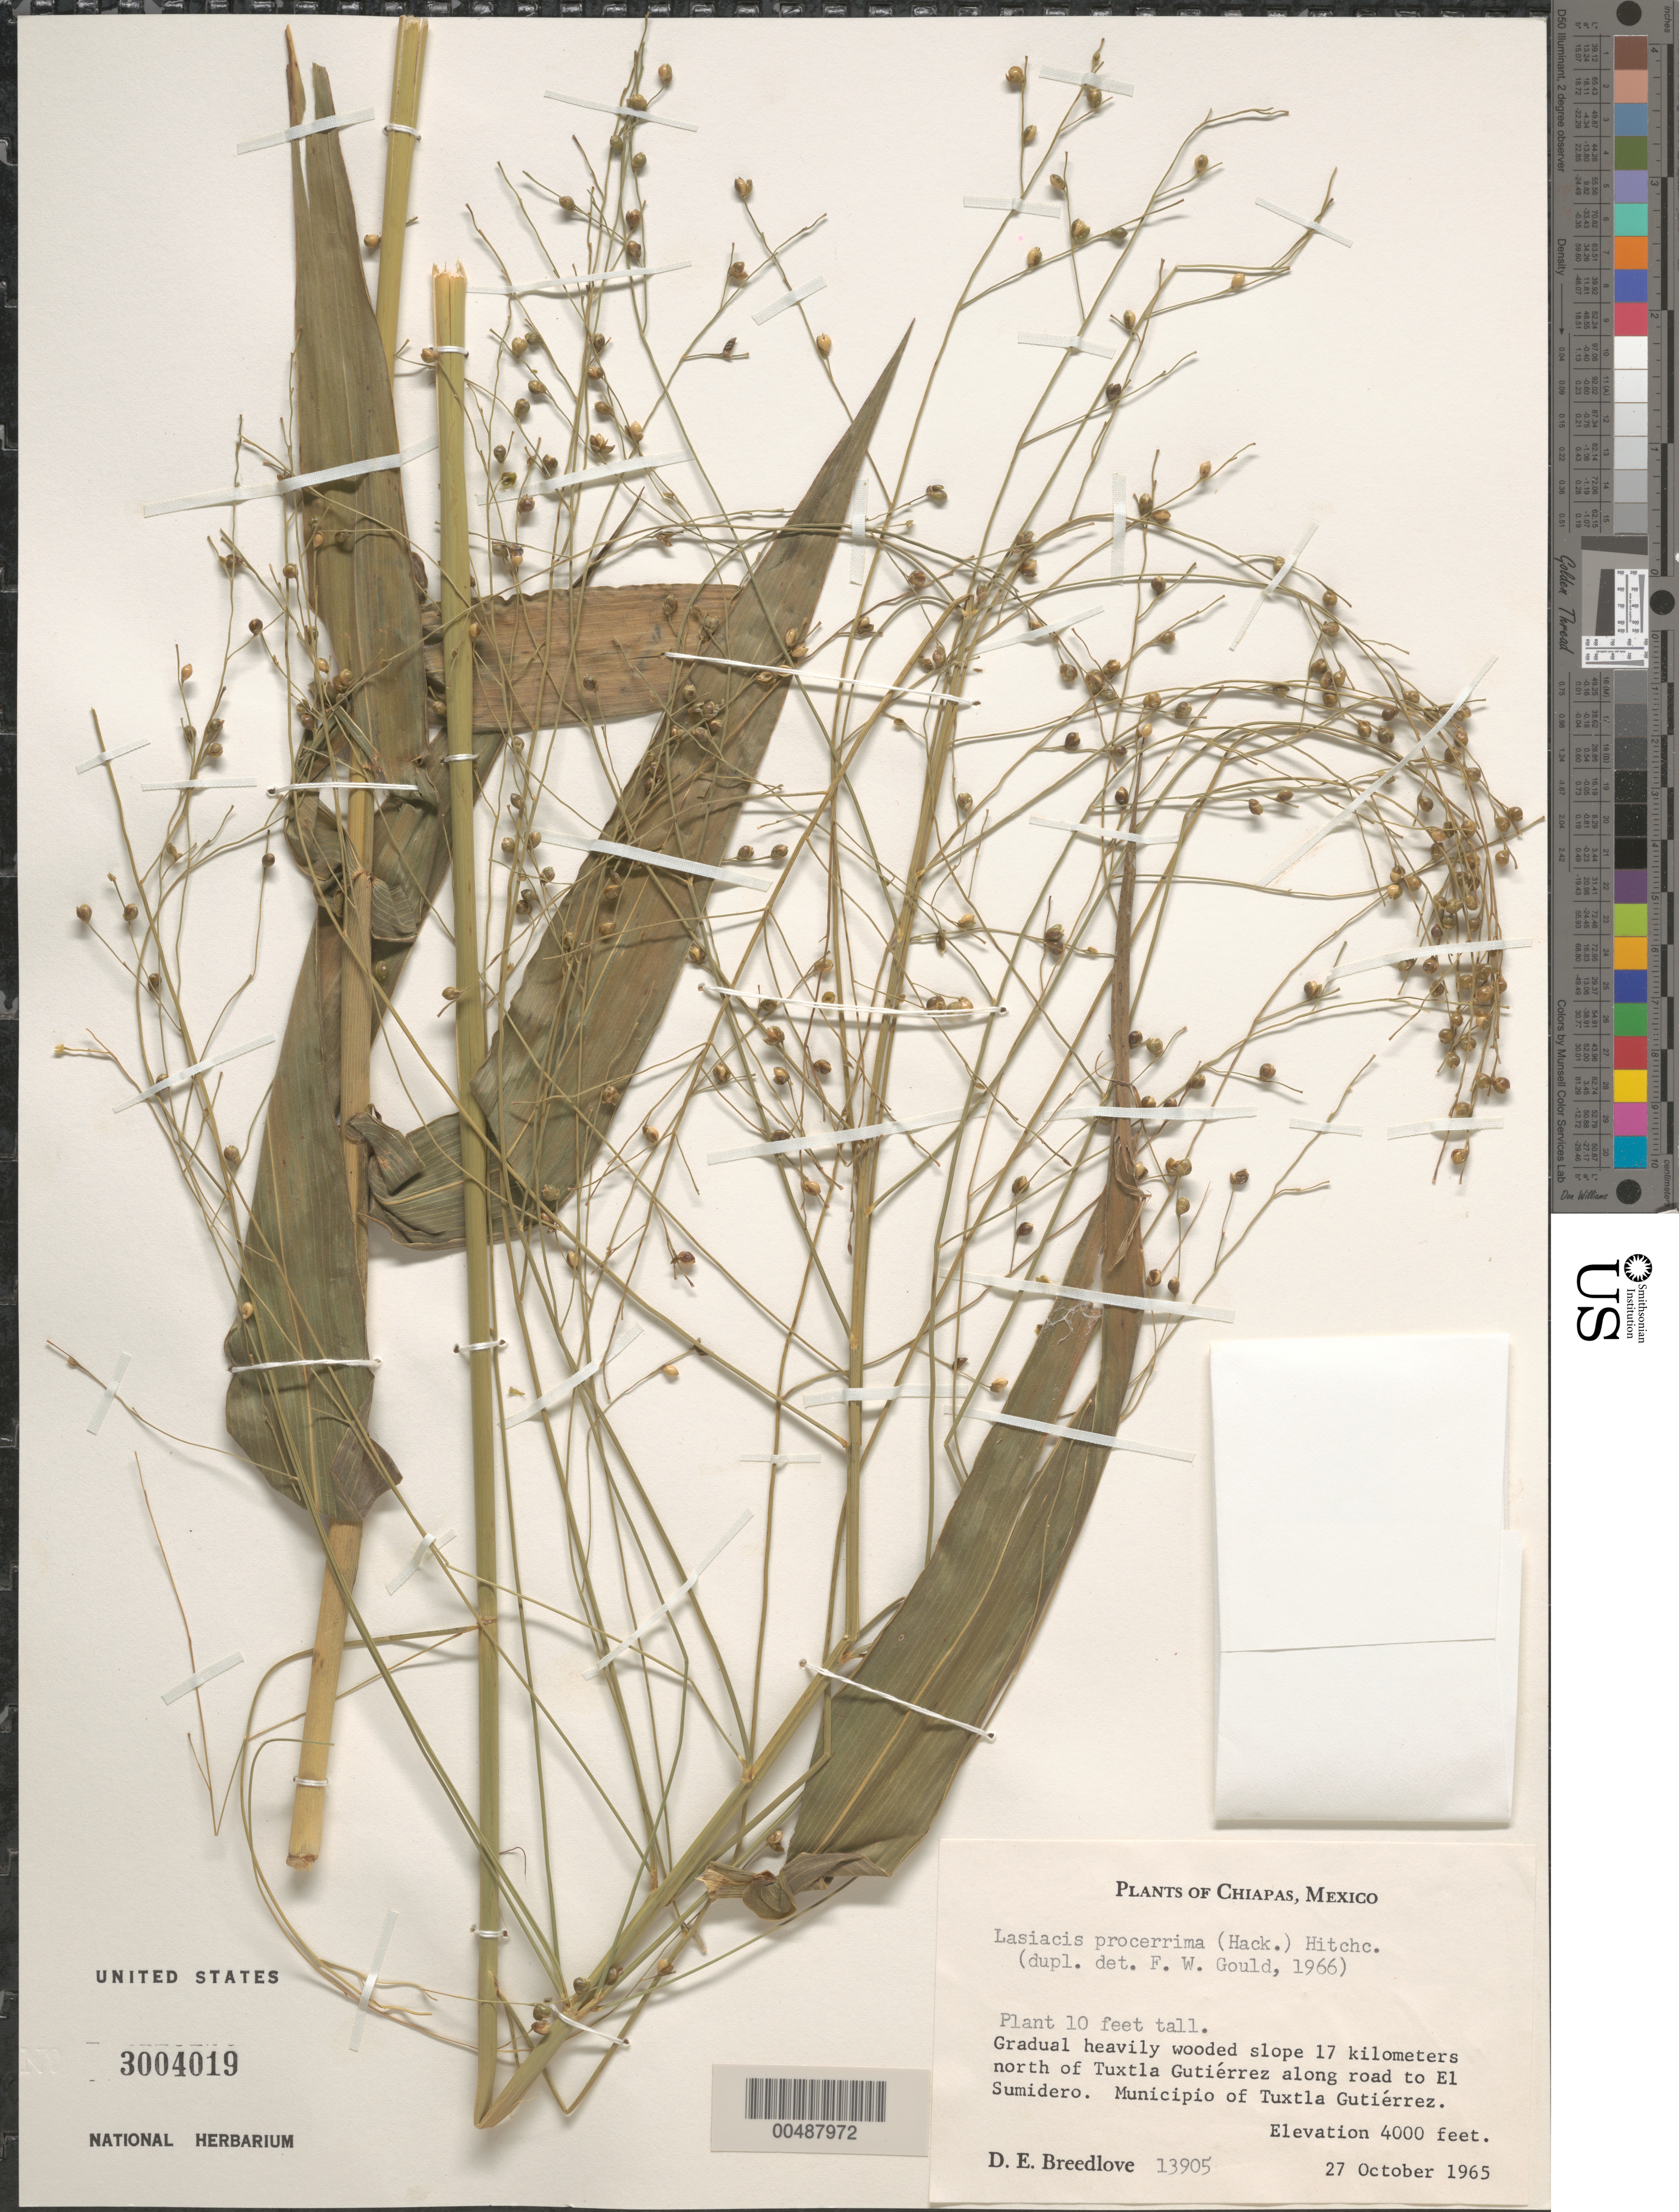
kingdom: Plantae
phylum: Tracheophyta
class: Liliopsida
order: Poales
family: Poaceae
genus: Lasiacis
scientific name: Lasiacis procerrima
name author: (Hack.) Hitchc.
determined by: Gould, F. W.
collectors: D. E. Breedlove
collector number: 13905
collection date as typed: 27 Oct 1965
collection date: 1965-10-27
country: Mexico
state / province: Chiapas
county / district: Tuxtla Gutiérrez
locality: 17 km N of Tuxtla Gutiérrez along rd to El Sumidero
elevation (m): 1219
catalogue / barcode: US 3004019